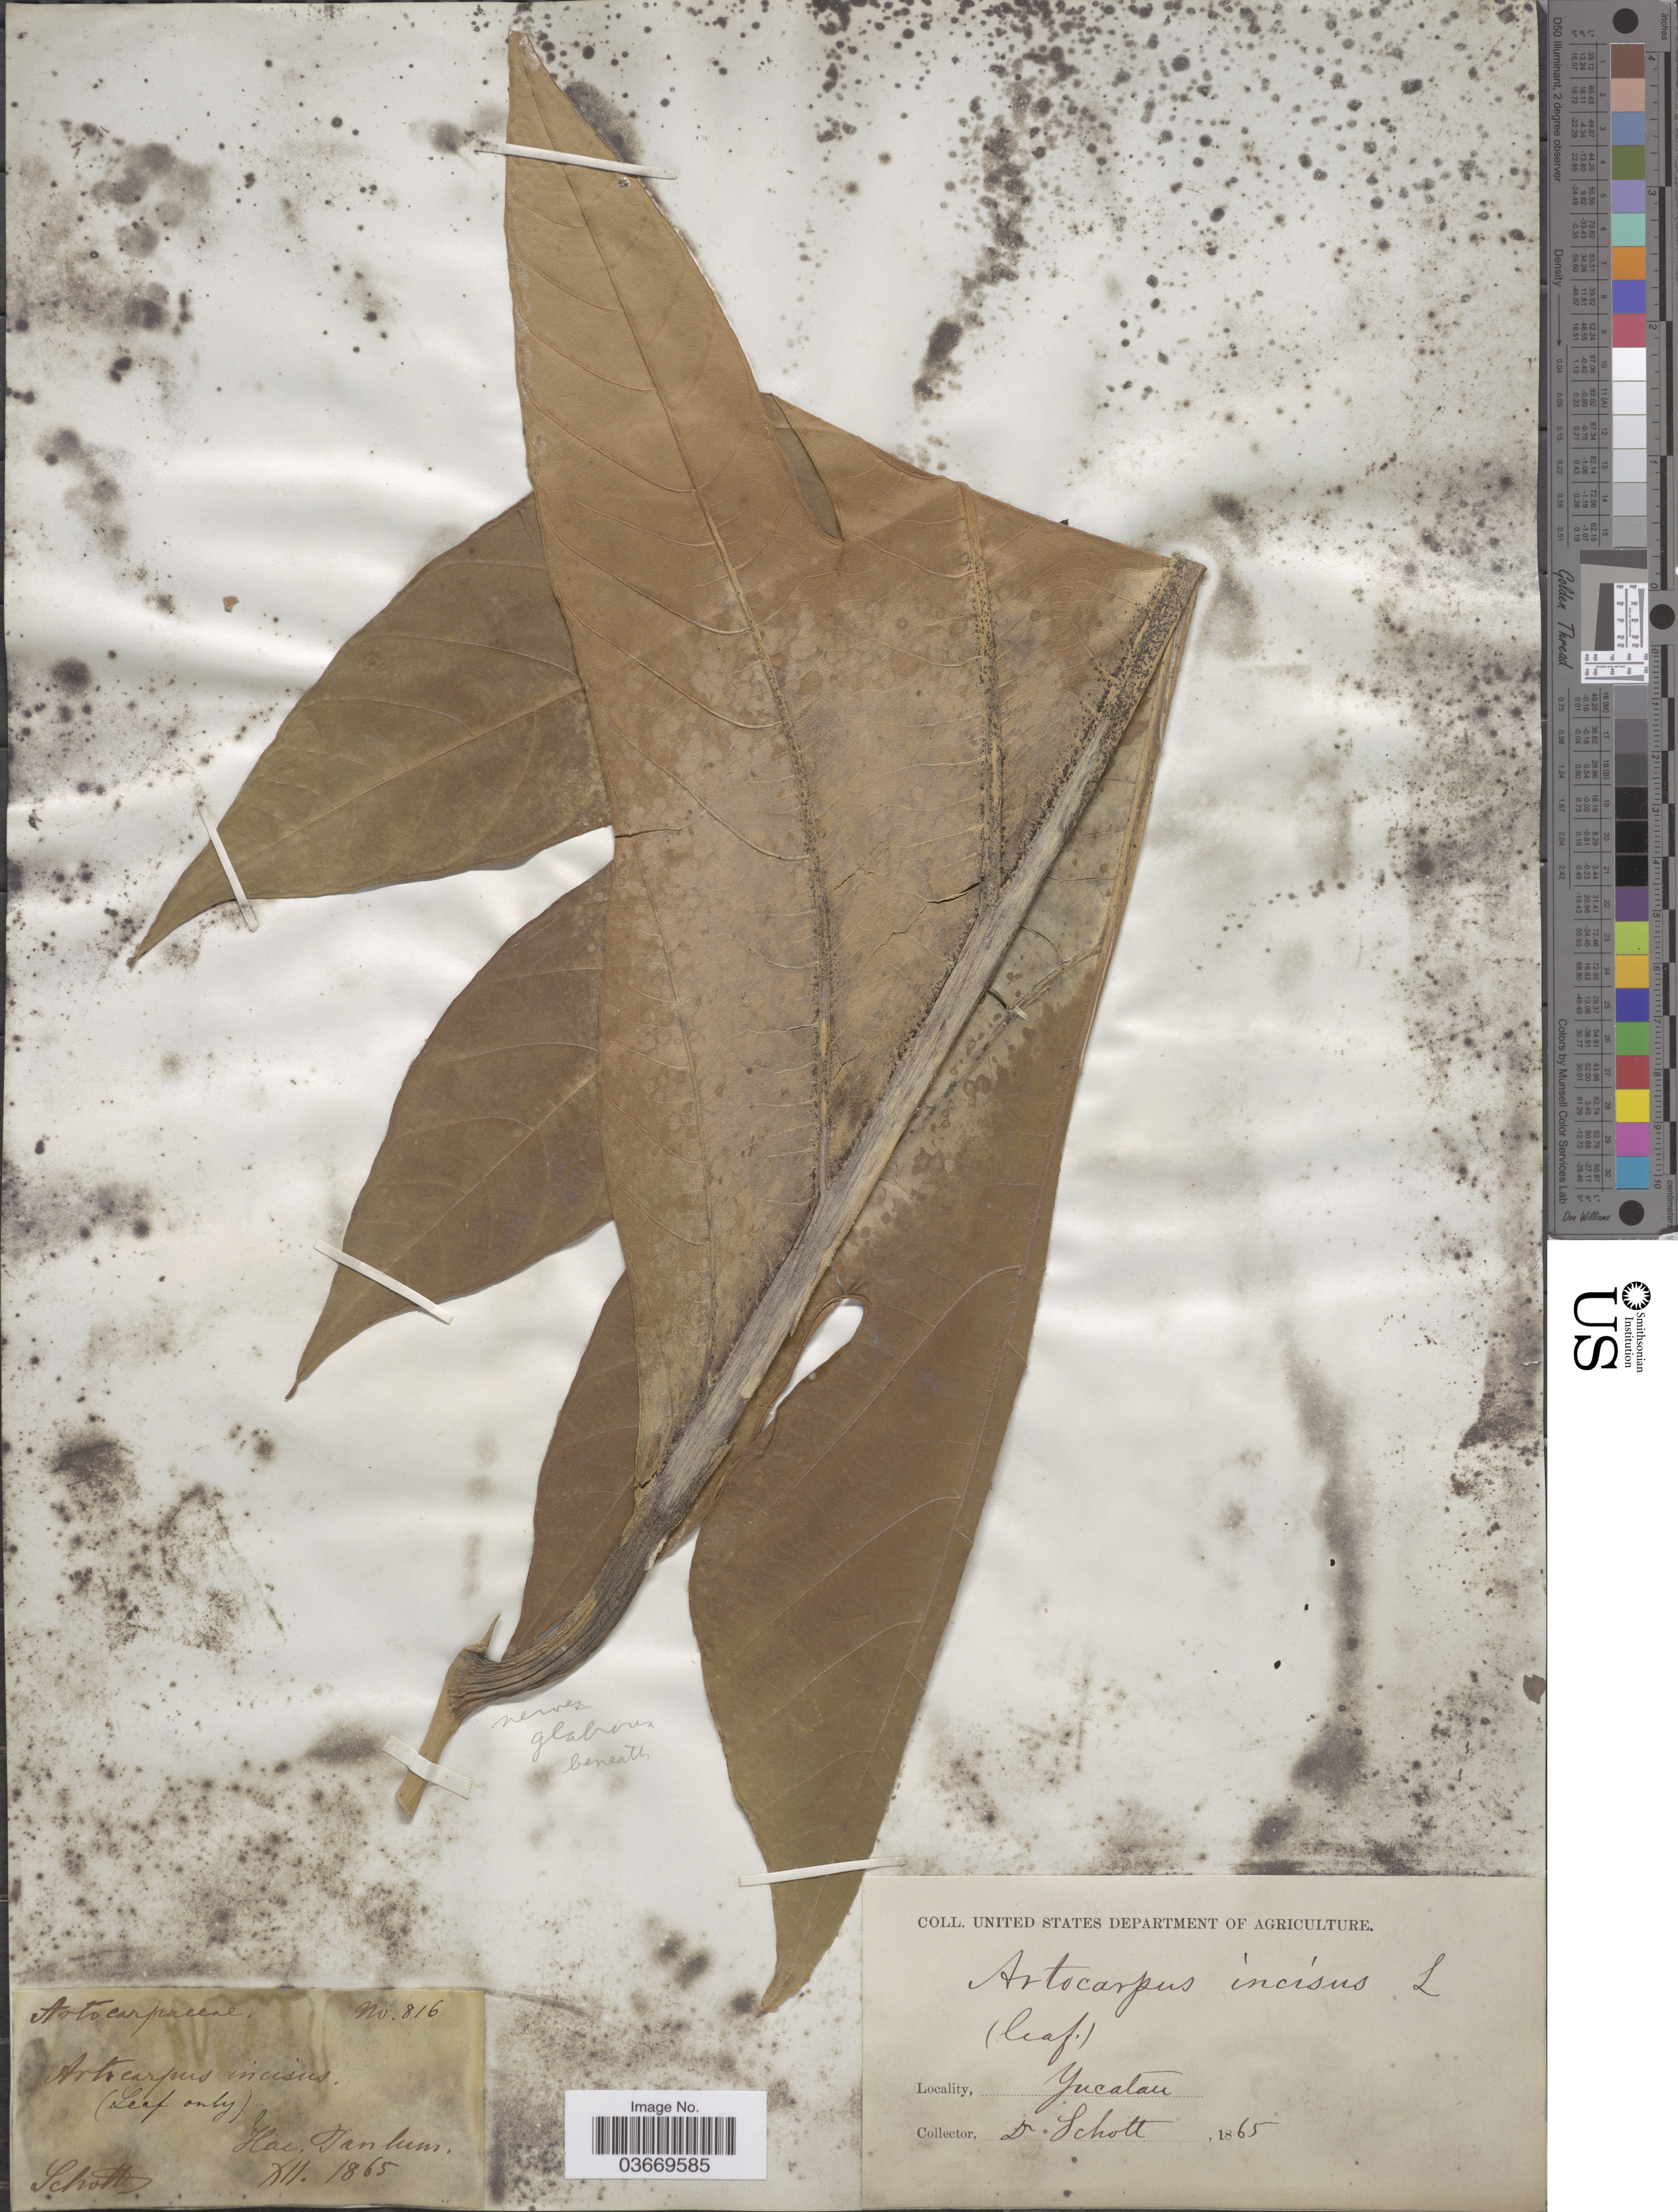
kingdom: Plantae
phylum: Tracheophyta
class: Magnoliopsida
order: Rosales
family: Moraceae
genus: Artocarpus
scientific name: Artocarpus altilis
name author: (Parkinson) Fosberg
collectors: D. Schott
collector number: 816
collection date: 1865-12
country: Mexico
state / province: Yucatán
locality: Yucatan.